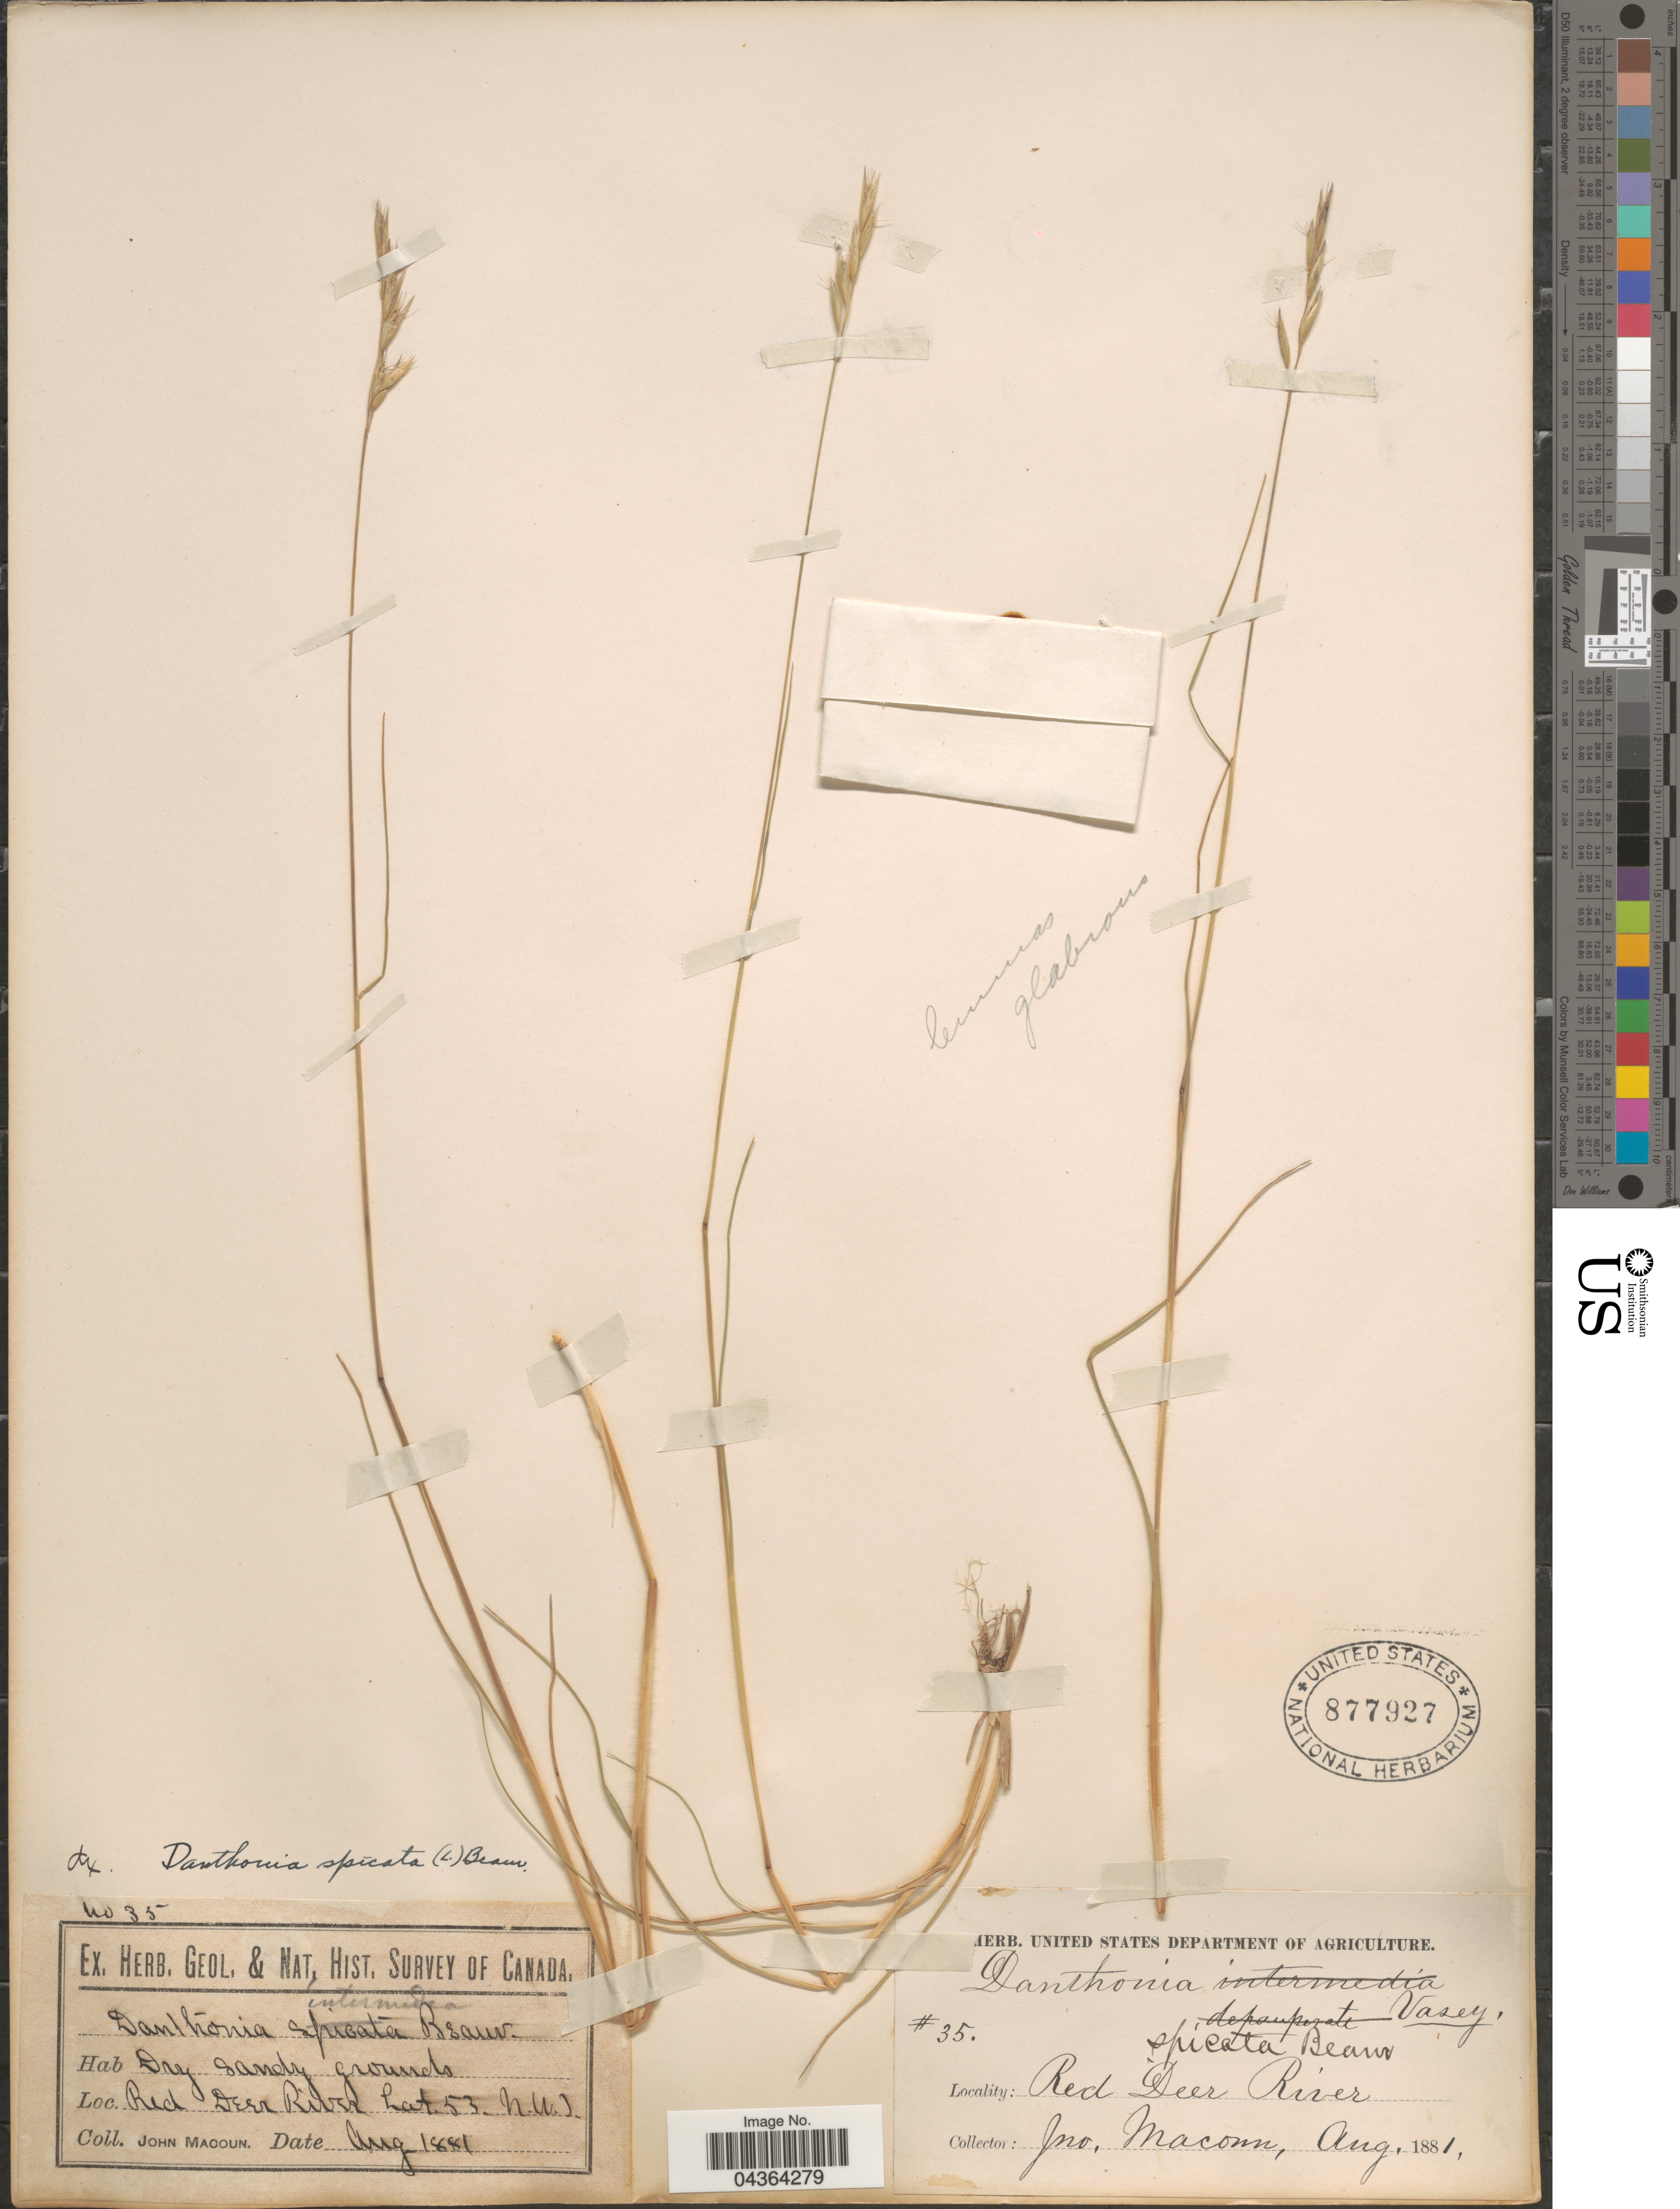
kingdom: Plantae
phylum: Tracheophyta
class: Liliopsida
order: Poales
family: Poaceae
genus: Danthonia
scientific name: Danthonia spicata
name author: (L.) P. Beauv. ex Roem. & Schult.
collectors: J. Macoun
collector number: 35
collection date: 1881-08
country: Canada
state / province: Northwest Territories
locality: Geol. & Nat. Hist. Survey of Canada. Red Deer River.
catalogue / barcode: US 877927